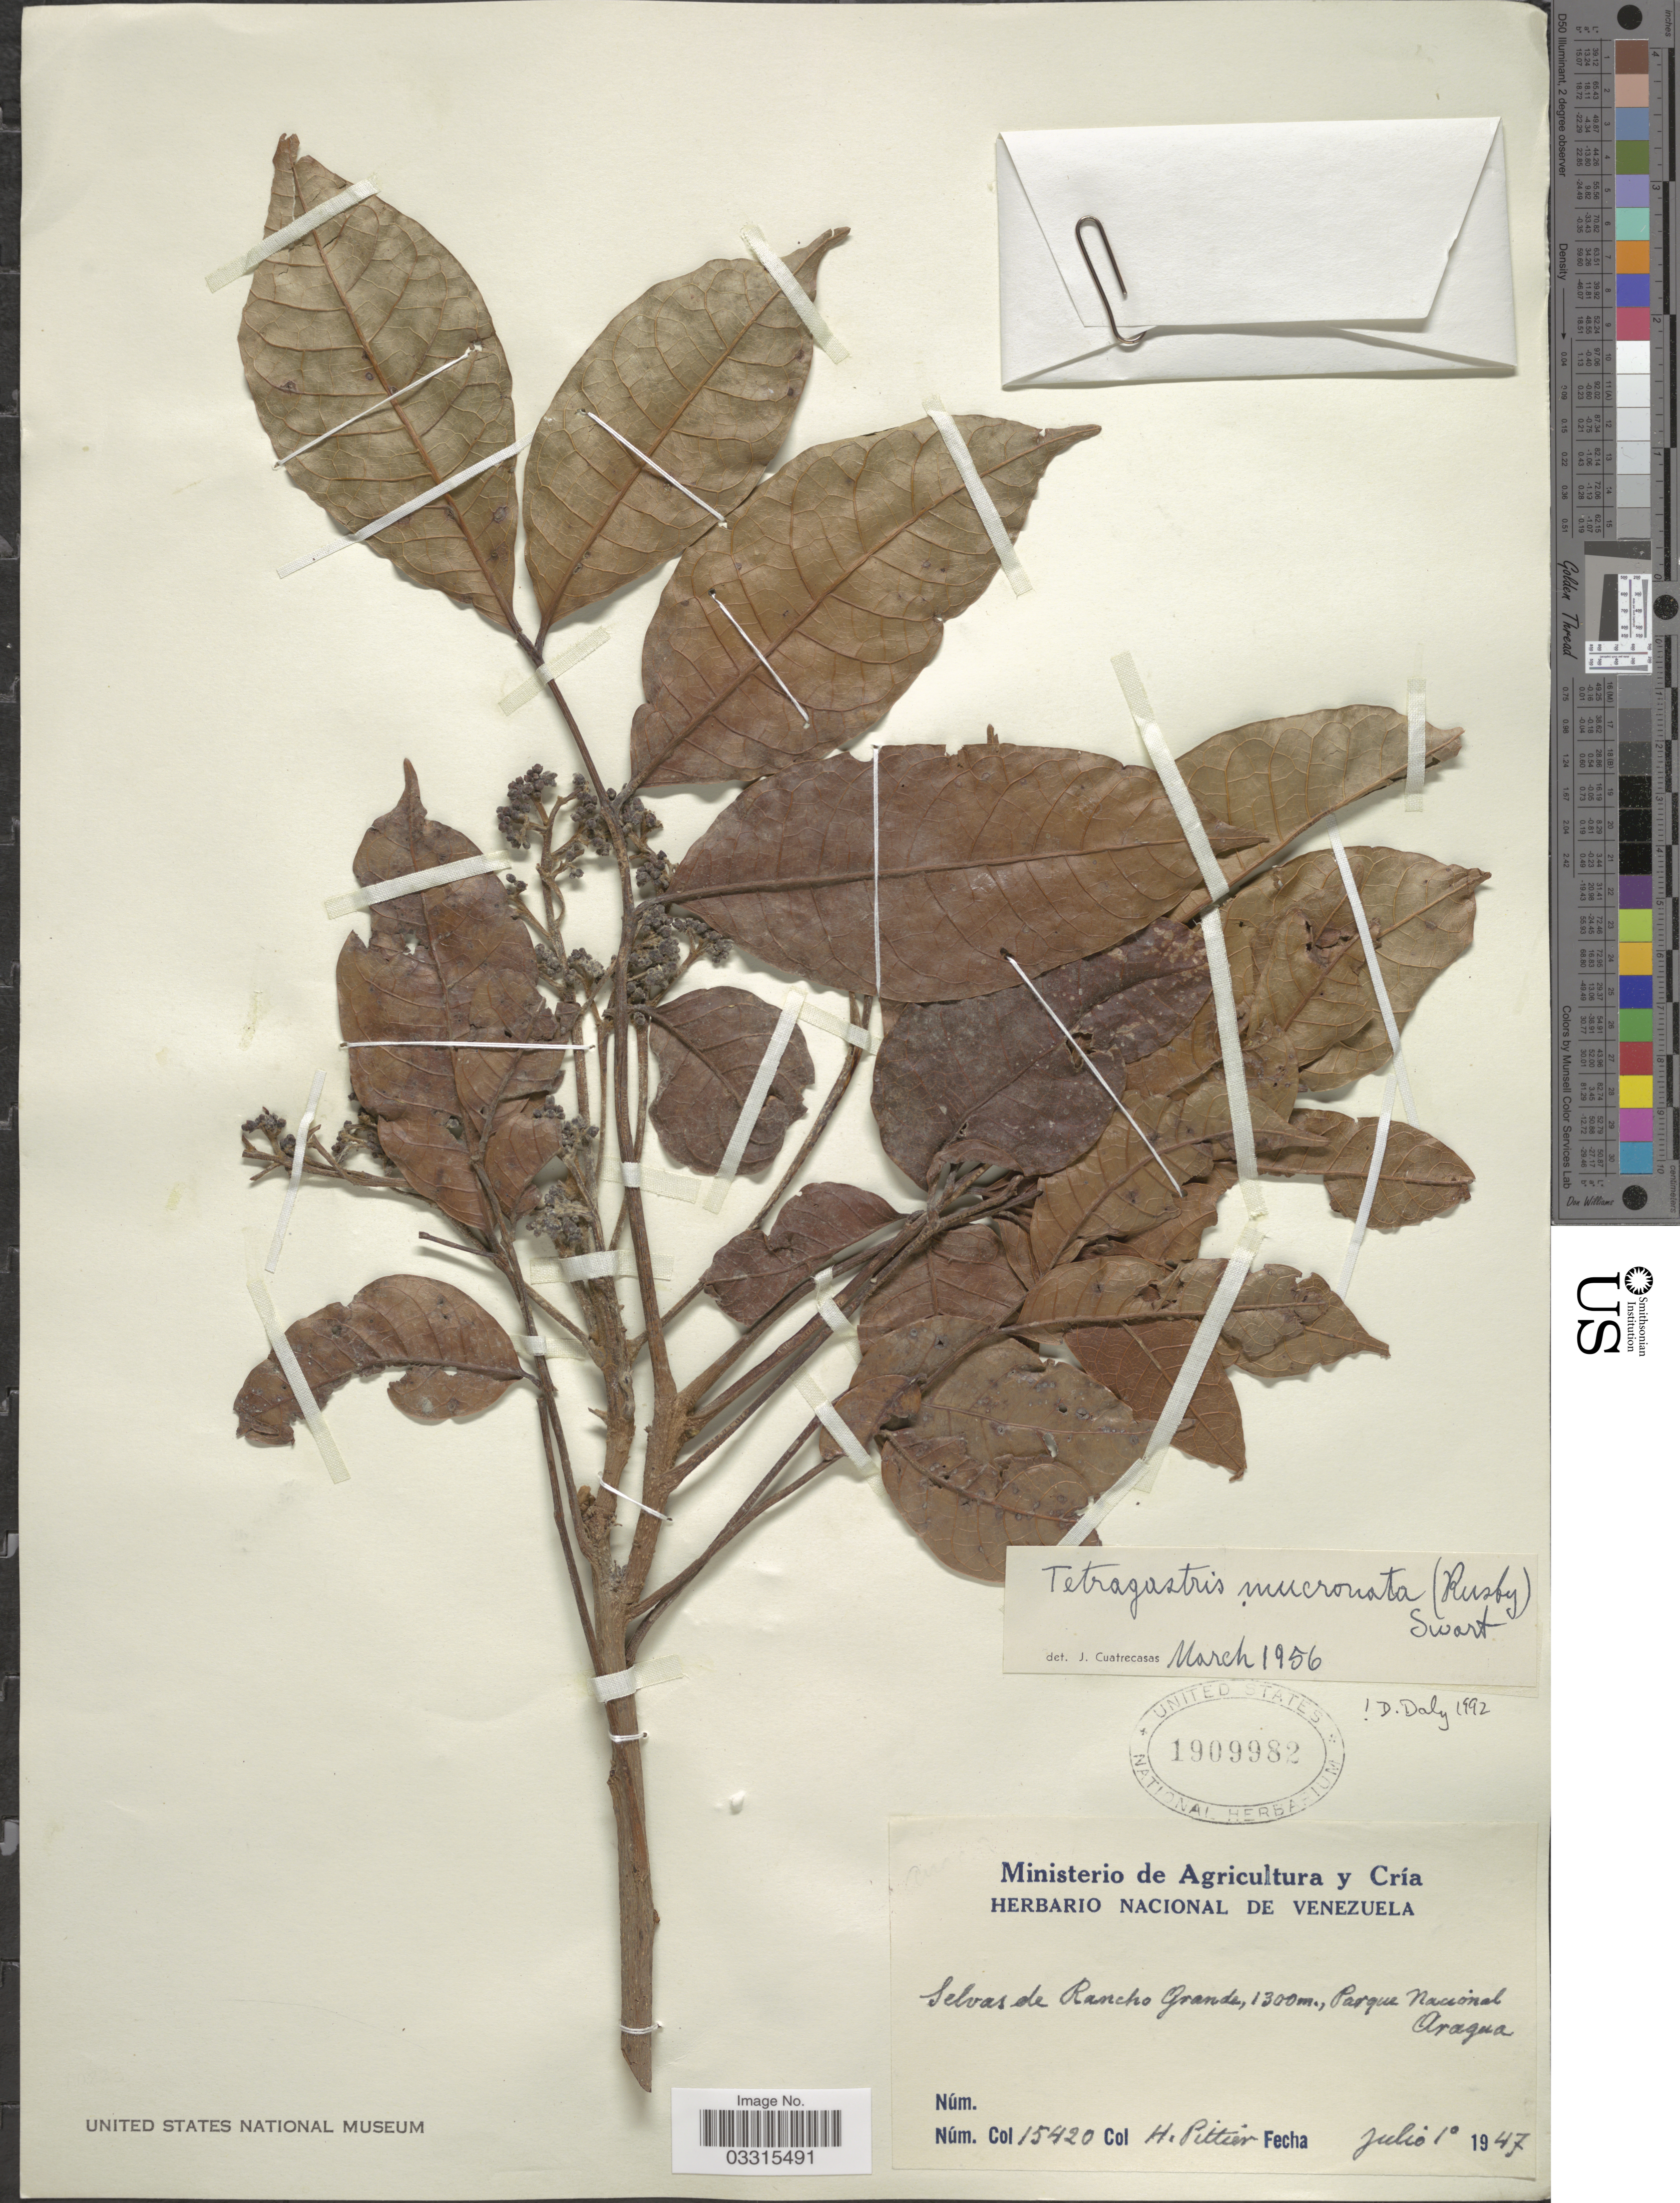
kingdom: Plantae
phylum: Tracheophyta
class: Magnoliopsida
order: Sapindales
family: Burseraceae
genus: Protium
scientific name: Protium mucronatum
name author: Rusby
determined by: Daly, Douglas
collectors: H. F. Pittier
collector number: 15420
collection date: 1947-07-01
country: Venezuela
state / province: Aragua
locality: Selvas de Rancho Grande, Parque Nacional.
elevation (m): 1300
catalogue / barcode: US 1909982